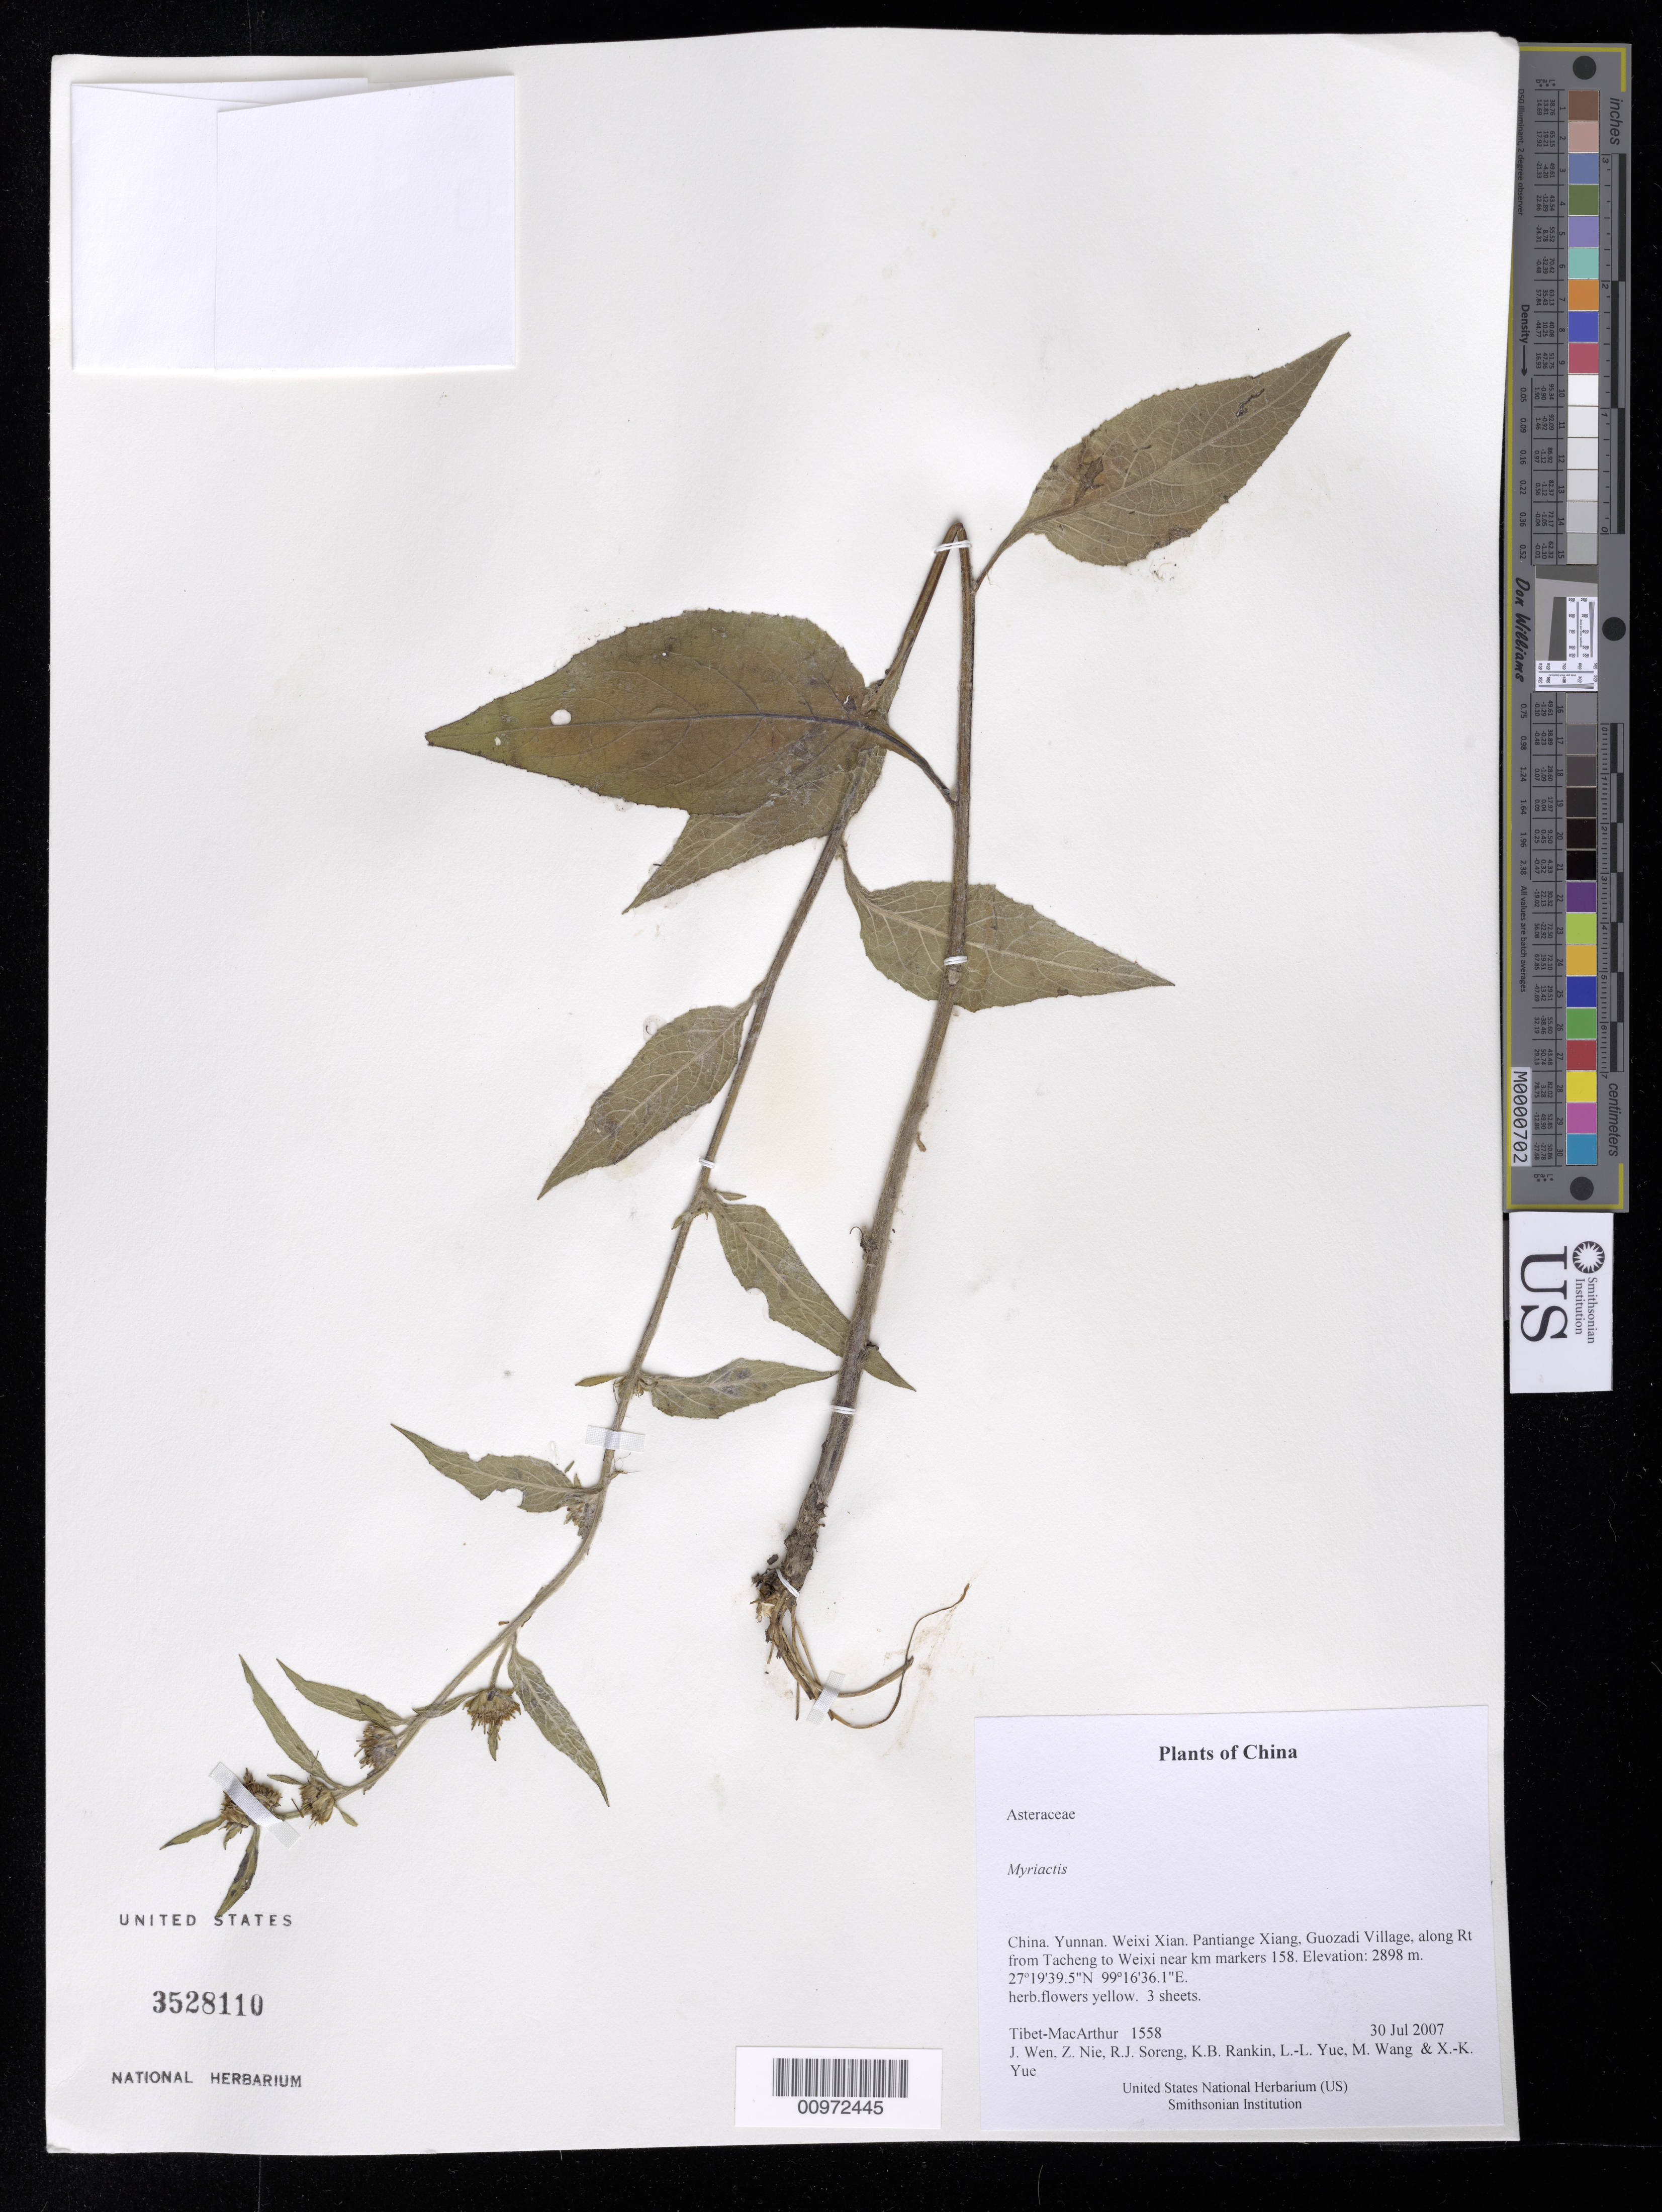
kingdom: Plantae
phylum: Tracheophyta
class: Magnoliopsida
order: Asterales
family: Asteraceae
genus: Myriactis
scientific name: Myriactis sp.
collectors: Tibet-MacArthur, J. Wen, Z. Nie, R. J. Soreng, K. Rankin, L. Yue, M. Wang & X. Yue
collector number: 1558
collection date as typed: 30 Jul 2007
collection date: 2007-07-30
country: China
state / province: Yunnan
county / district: Weixi Xian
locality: Pantiange Xiang, Guozadi Village, along Rt from Tacheng to Weixi near km markers 158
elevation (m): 2898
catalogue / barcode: US 3528110